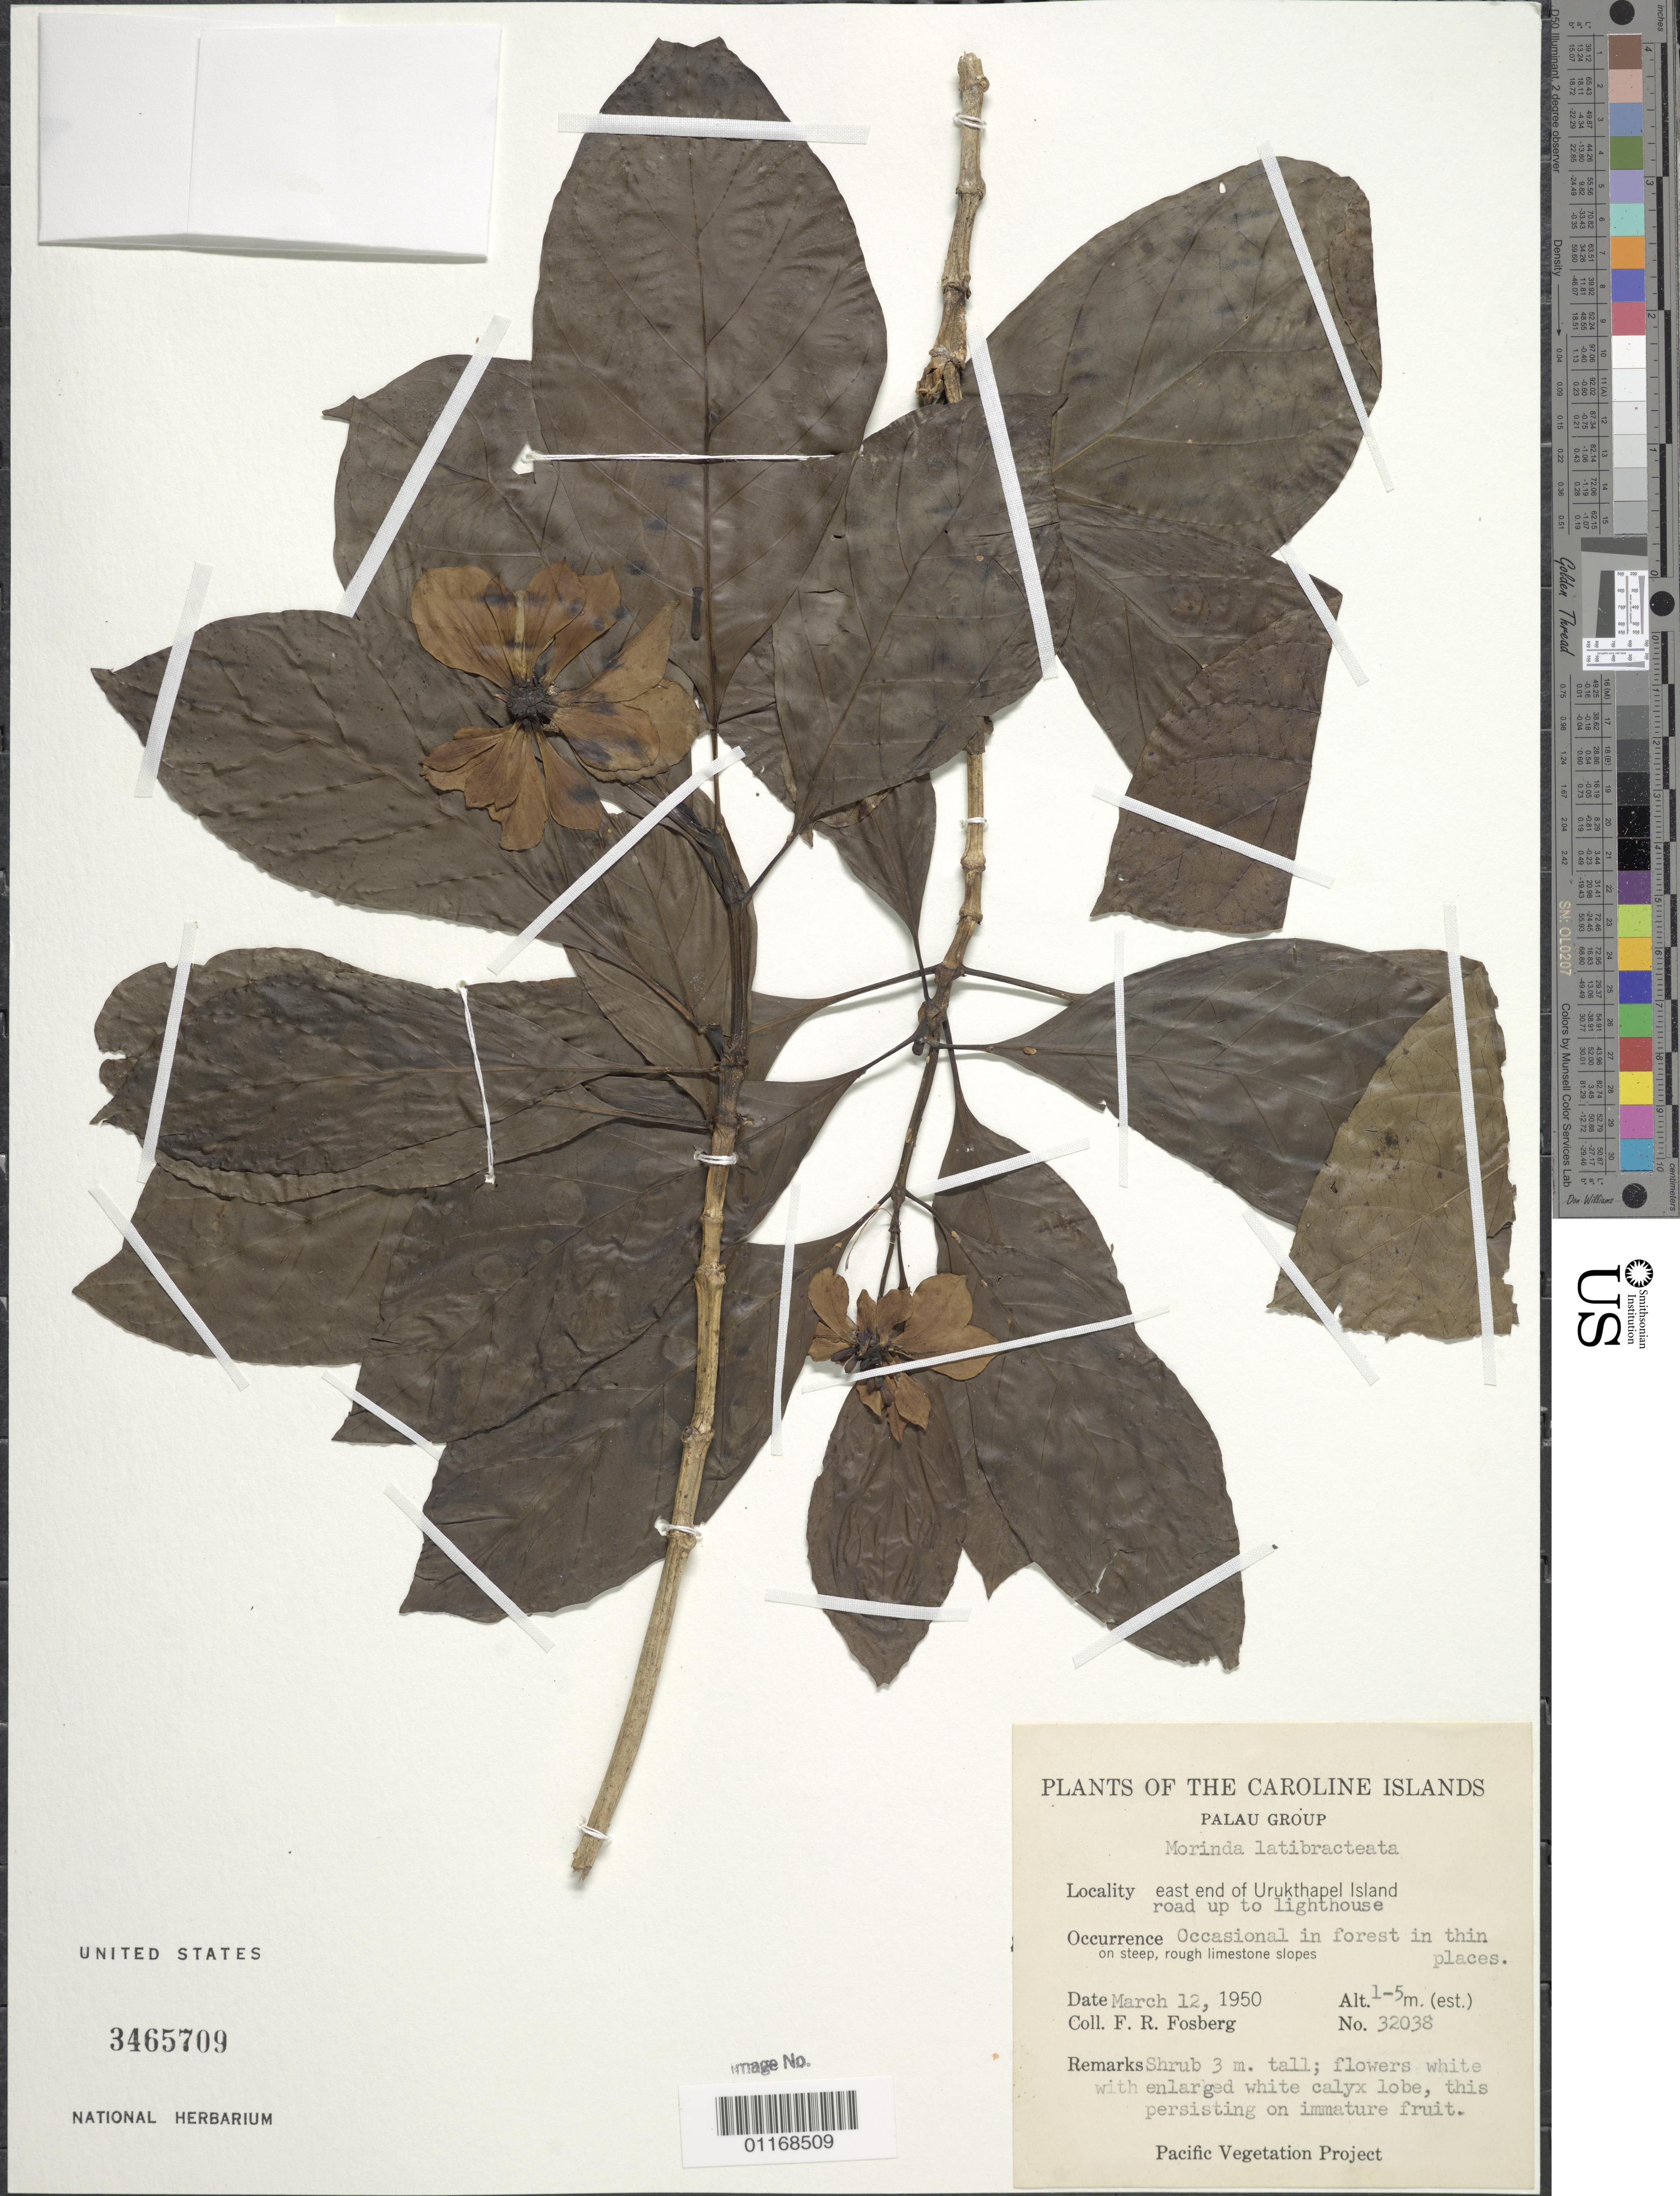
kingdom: Plantae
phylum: Tracheophyta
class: Magnoliopsida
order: Gentianales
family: Rubiaceae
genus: Morinda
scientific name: Morinda latibractea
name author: Valeton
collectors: F. R. Fosberg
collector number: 32038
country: Palau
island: Ngeruktabel (Urukthapel)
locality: East end of Erukthapel island, road up to lighthouse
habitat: in forest in thin places.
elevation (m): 1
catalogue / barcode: US 3465709